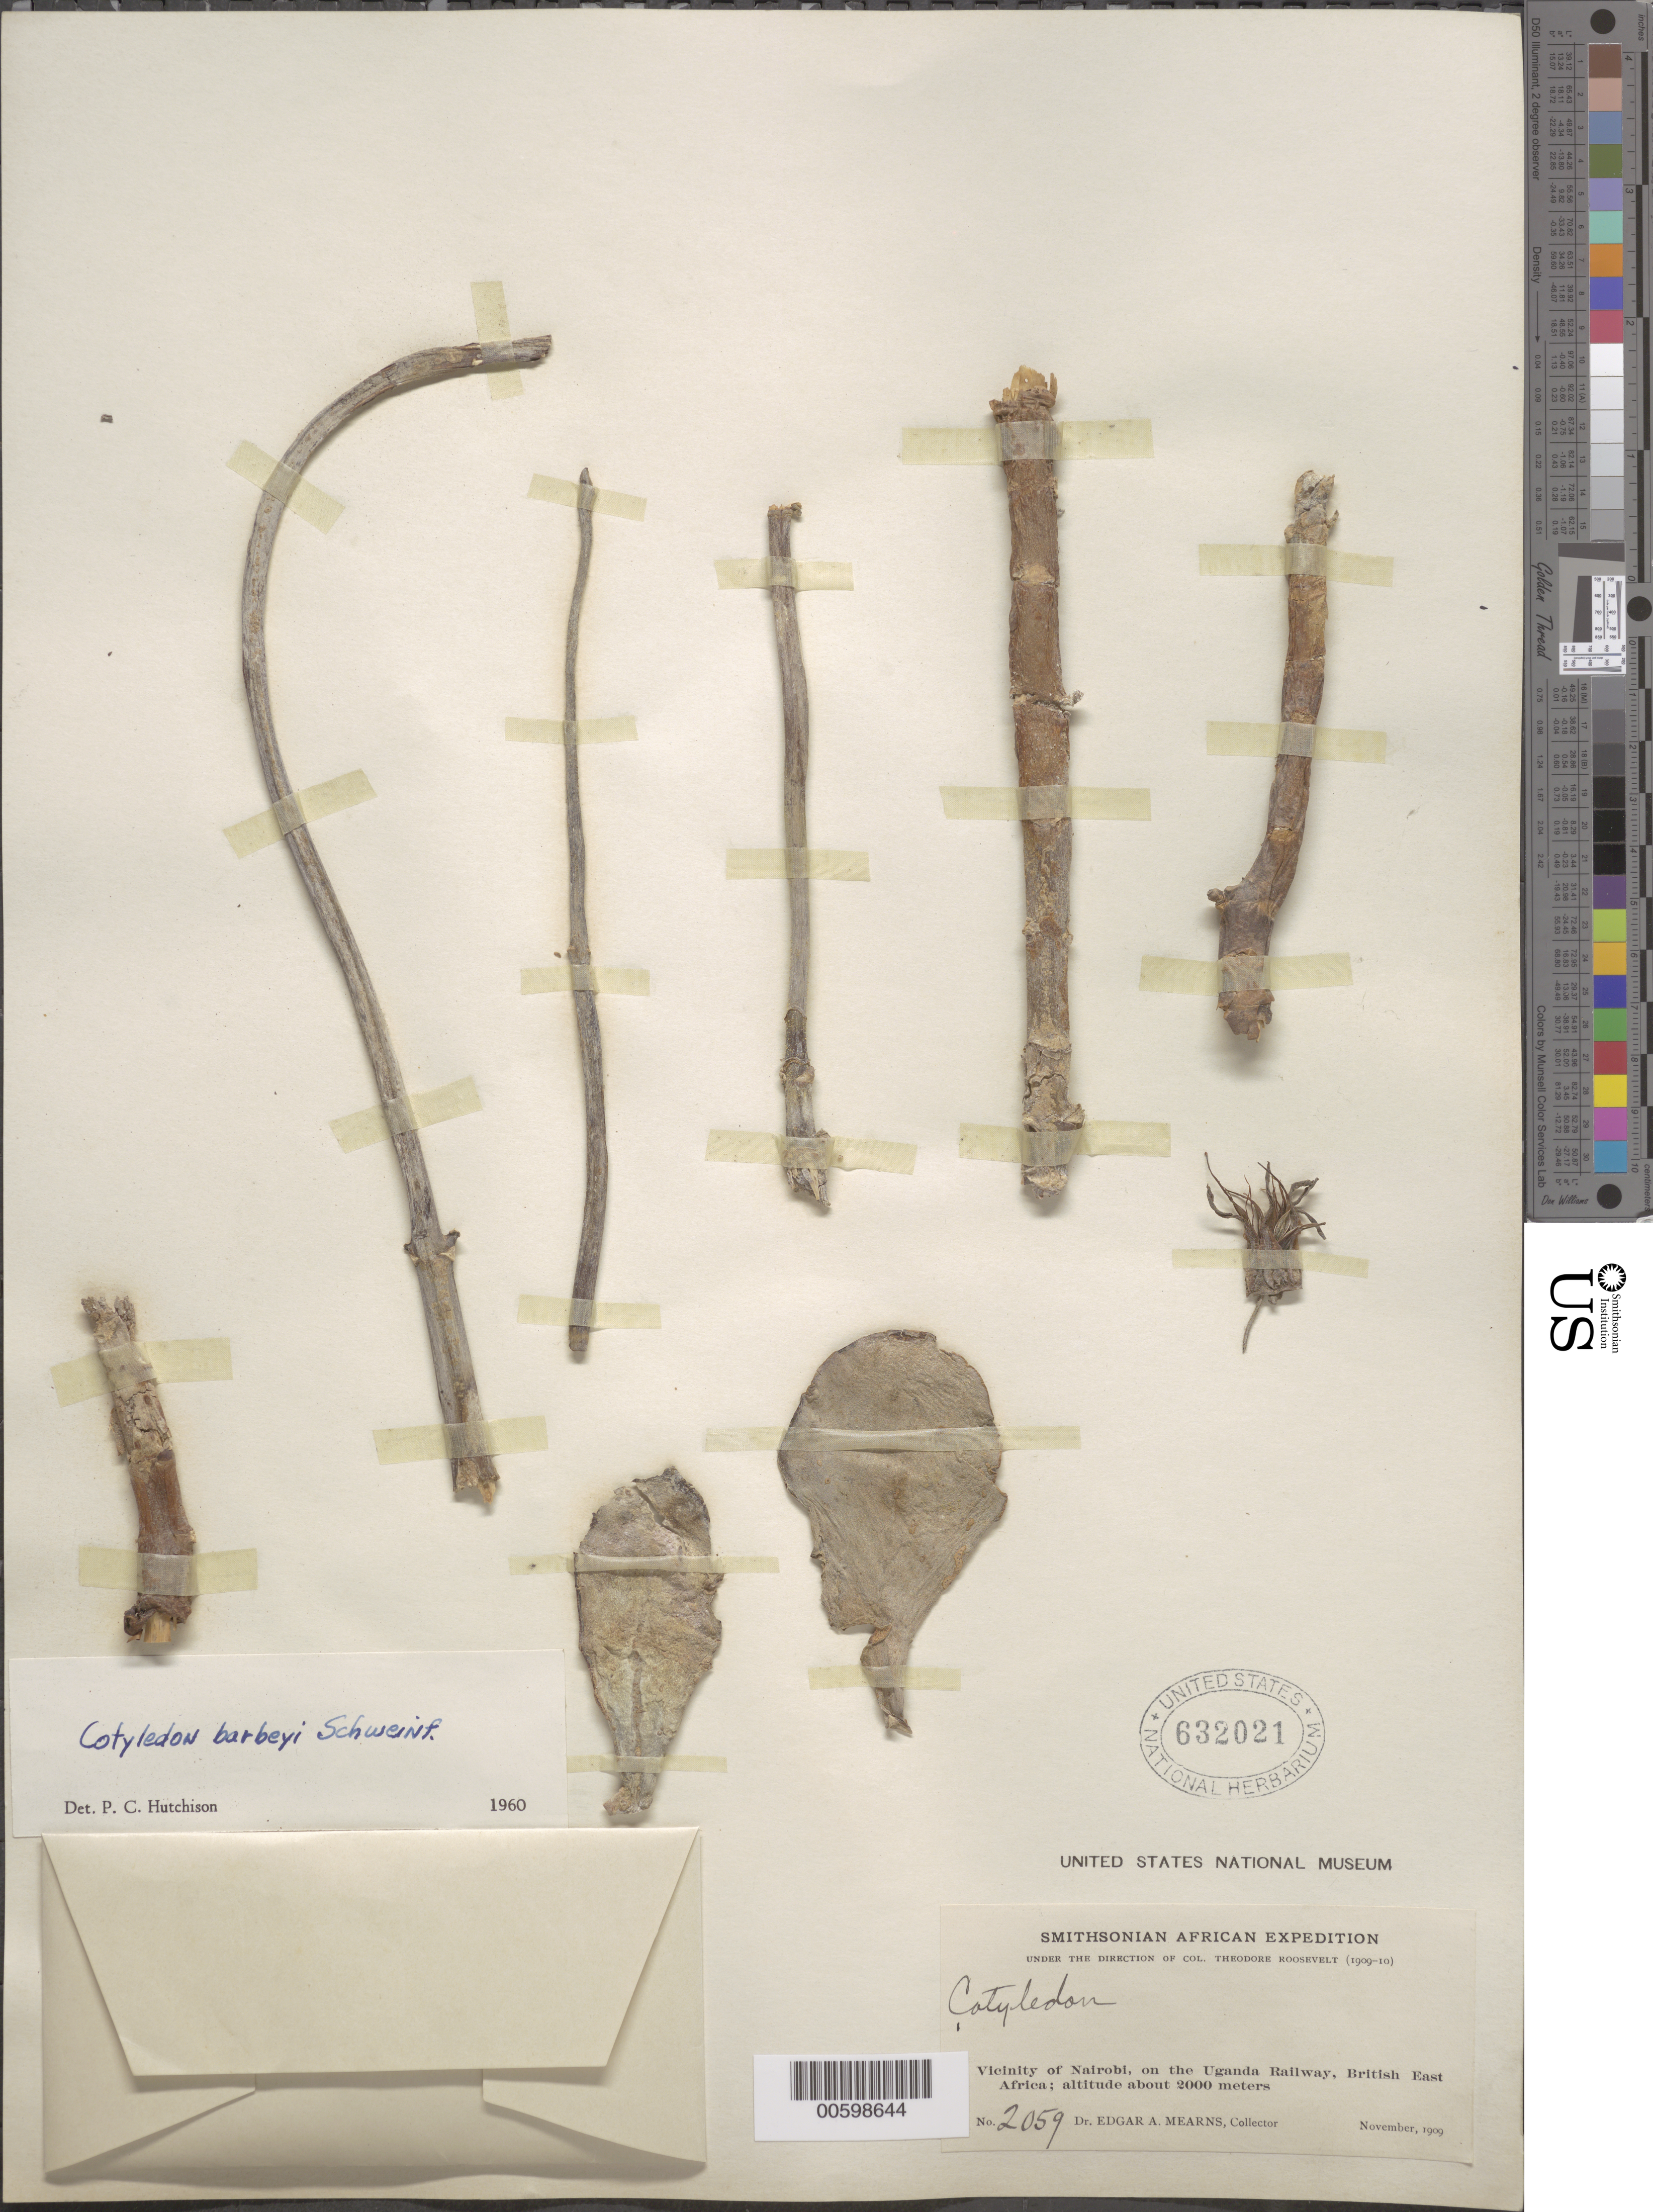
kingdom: Plantae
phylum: Tracheophyta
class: Magnoliopsida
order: Saxifragales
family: Crassulaceae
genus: Cotyledon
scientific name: Cotyledon sp.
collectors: E. A. Mearns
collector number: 2059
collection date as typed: Nov 1909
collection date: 1909-11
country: Kenya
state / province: Nairobi Area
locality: Vicinity of Nairobi, on the Uganda railway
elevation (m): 2000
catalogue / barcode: US 632021